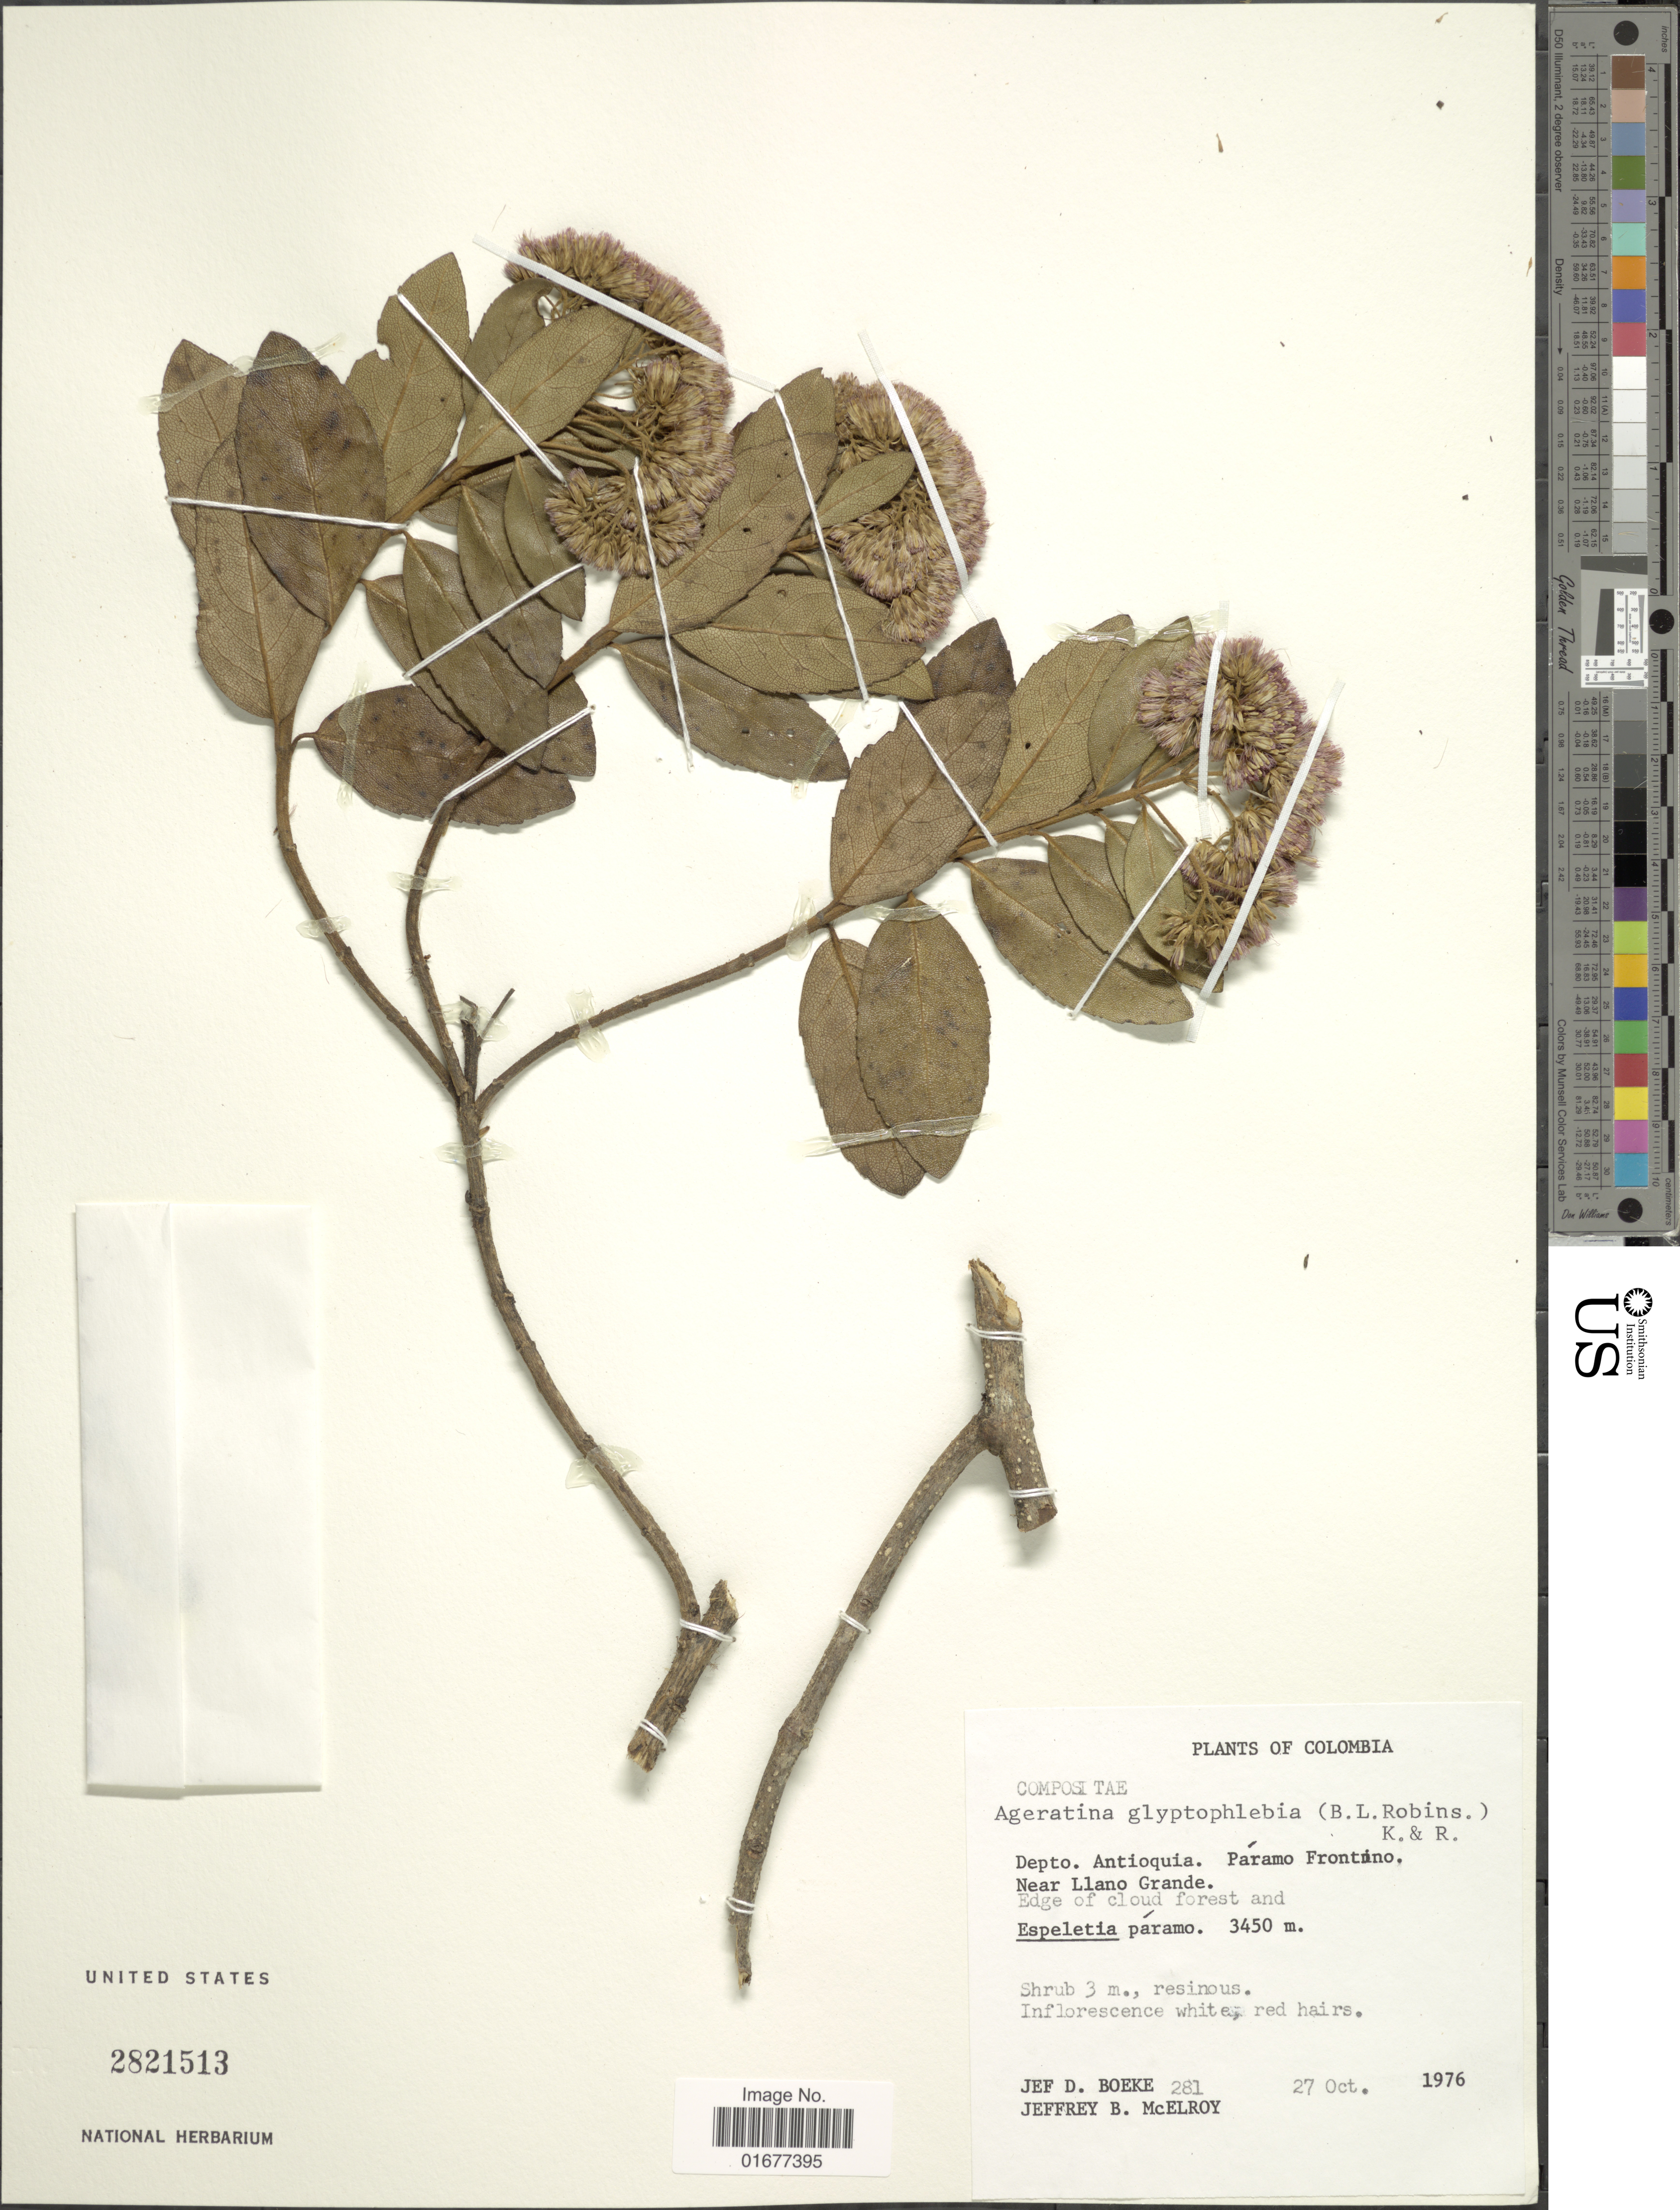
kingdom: Plantae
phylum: Tracheophyta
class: Magnoliopsida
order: Asterales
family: Asteraceae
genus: Ageratina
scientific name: Ageratina glyptophlebia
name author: (B.L. Rob.) R.M. King & H. Rob.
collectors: J. D. Boeke & J. B. McElroy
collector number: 281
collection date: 1976-10-27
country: Colombia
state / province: Antioquia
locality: Paramo Frontino, near Llano Grande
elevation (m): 3450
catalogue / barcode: US 2821513